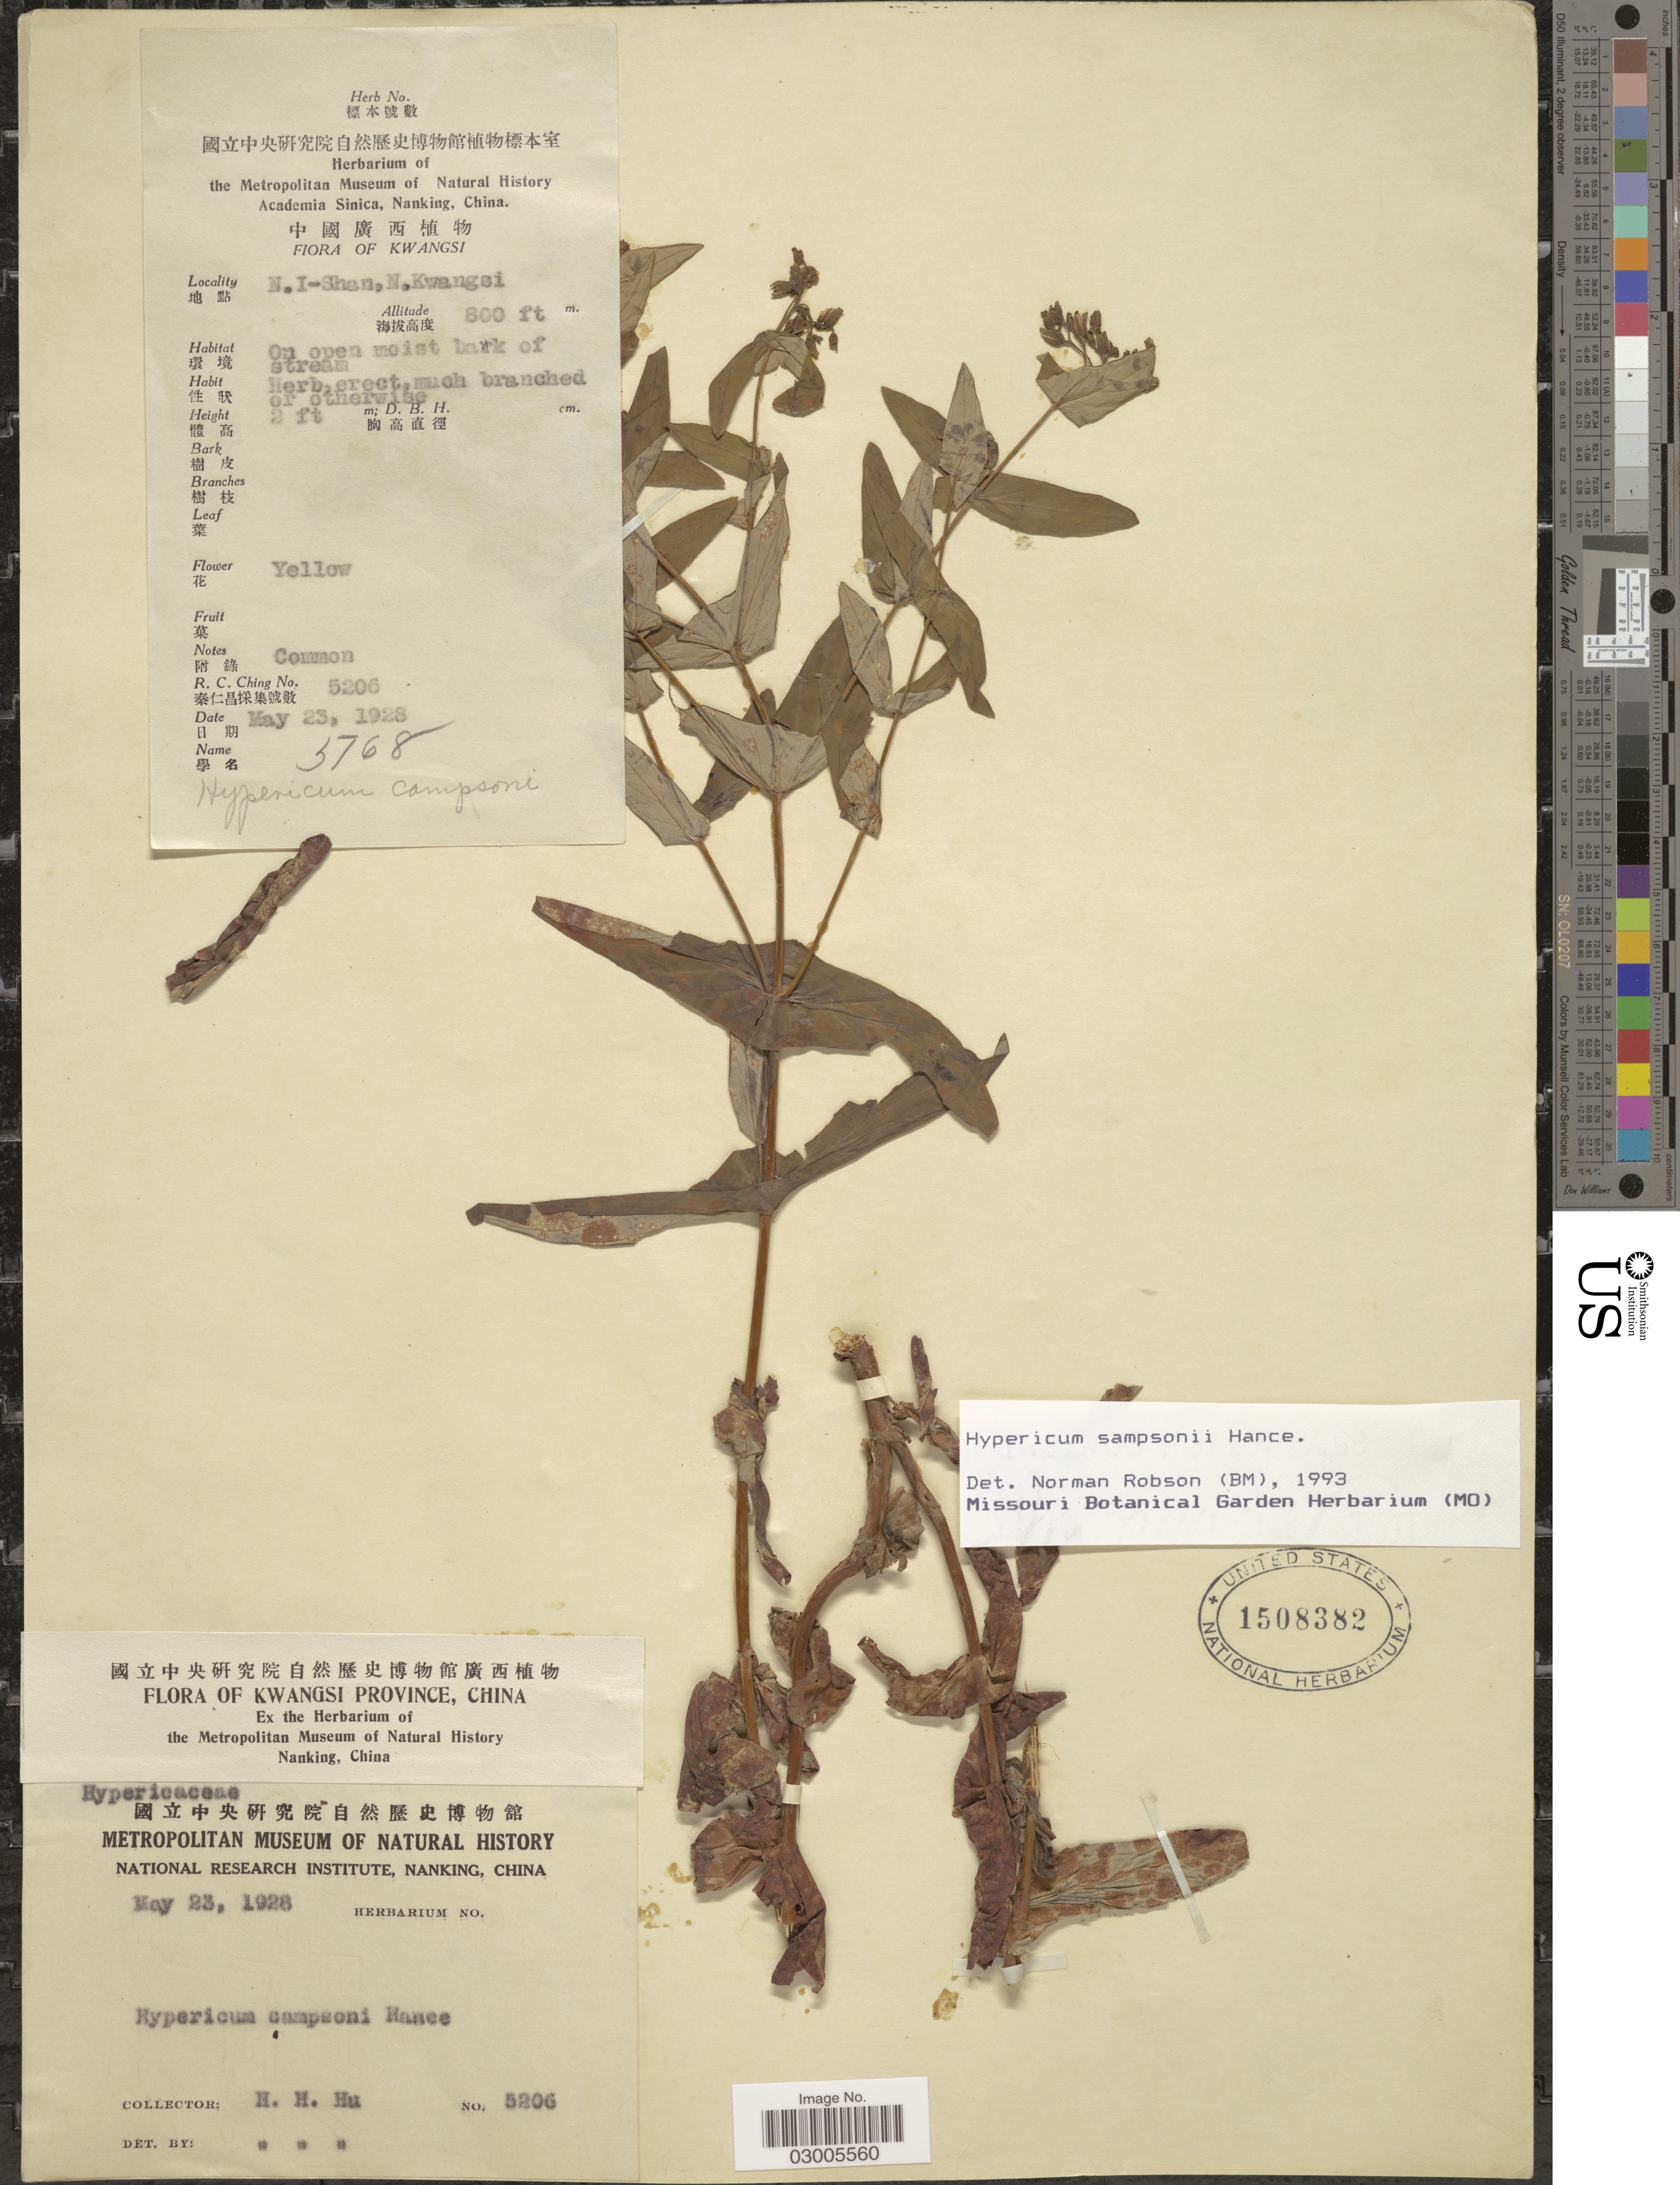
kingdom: Plantae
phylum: Tracheophyta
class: Magnoliopsida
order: Malpighiales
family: Hypericaceae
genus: Hypericum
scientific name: Hypericum sampsonii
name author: Hance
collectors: H. H. Hu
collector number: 5206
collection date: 1928-05-23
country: China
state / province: Guangxi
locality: Kwangsi. N.I-Shan, N. Kwangsi.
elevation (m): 244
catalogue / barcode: US 1508382